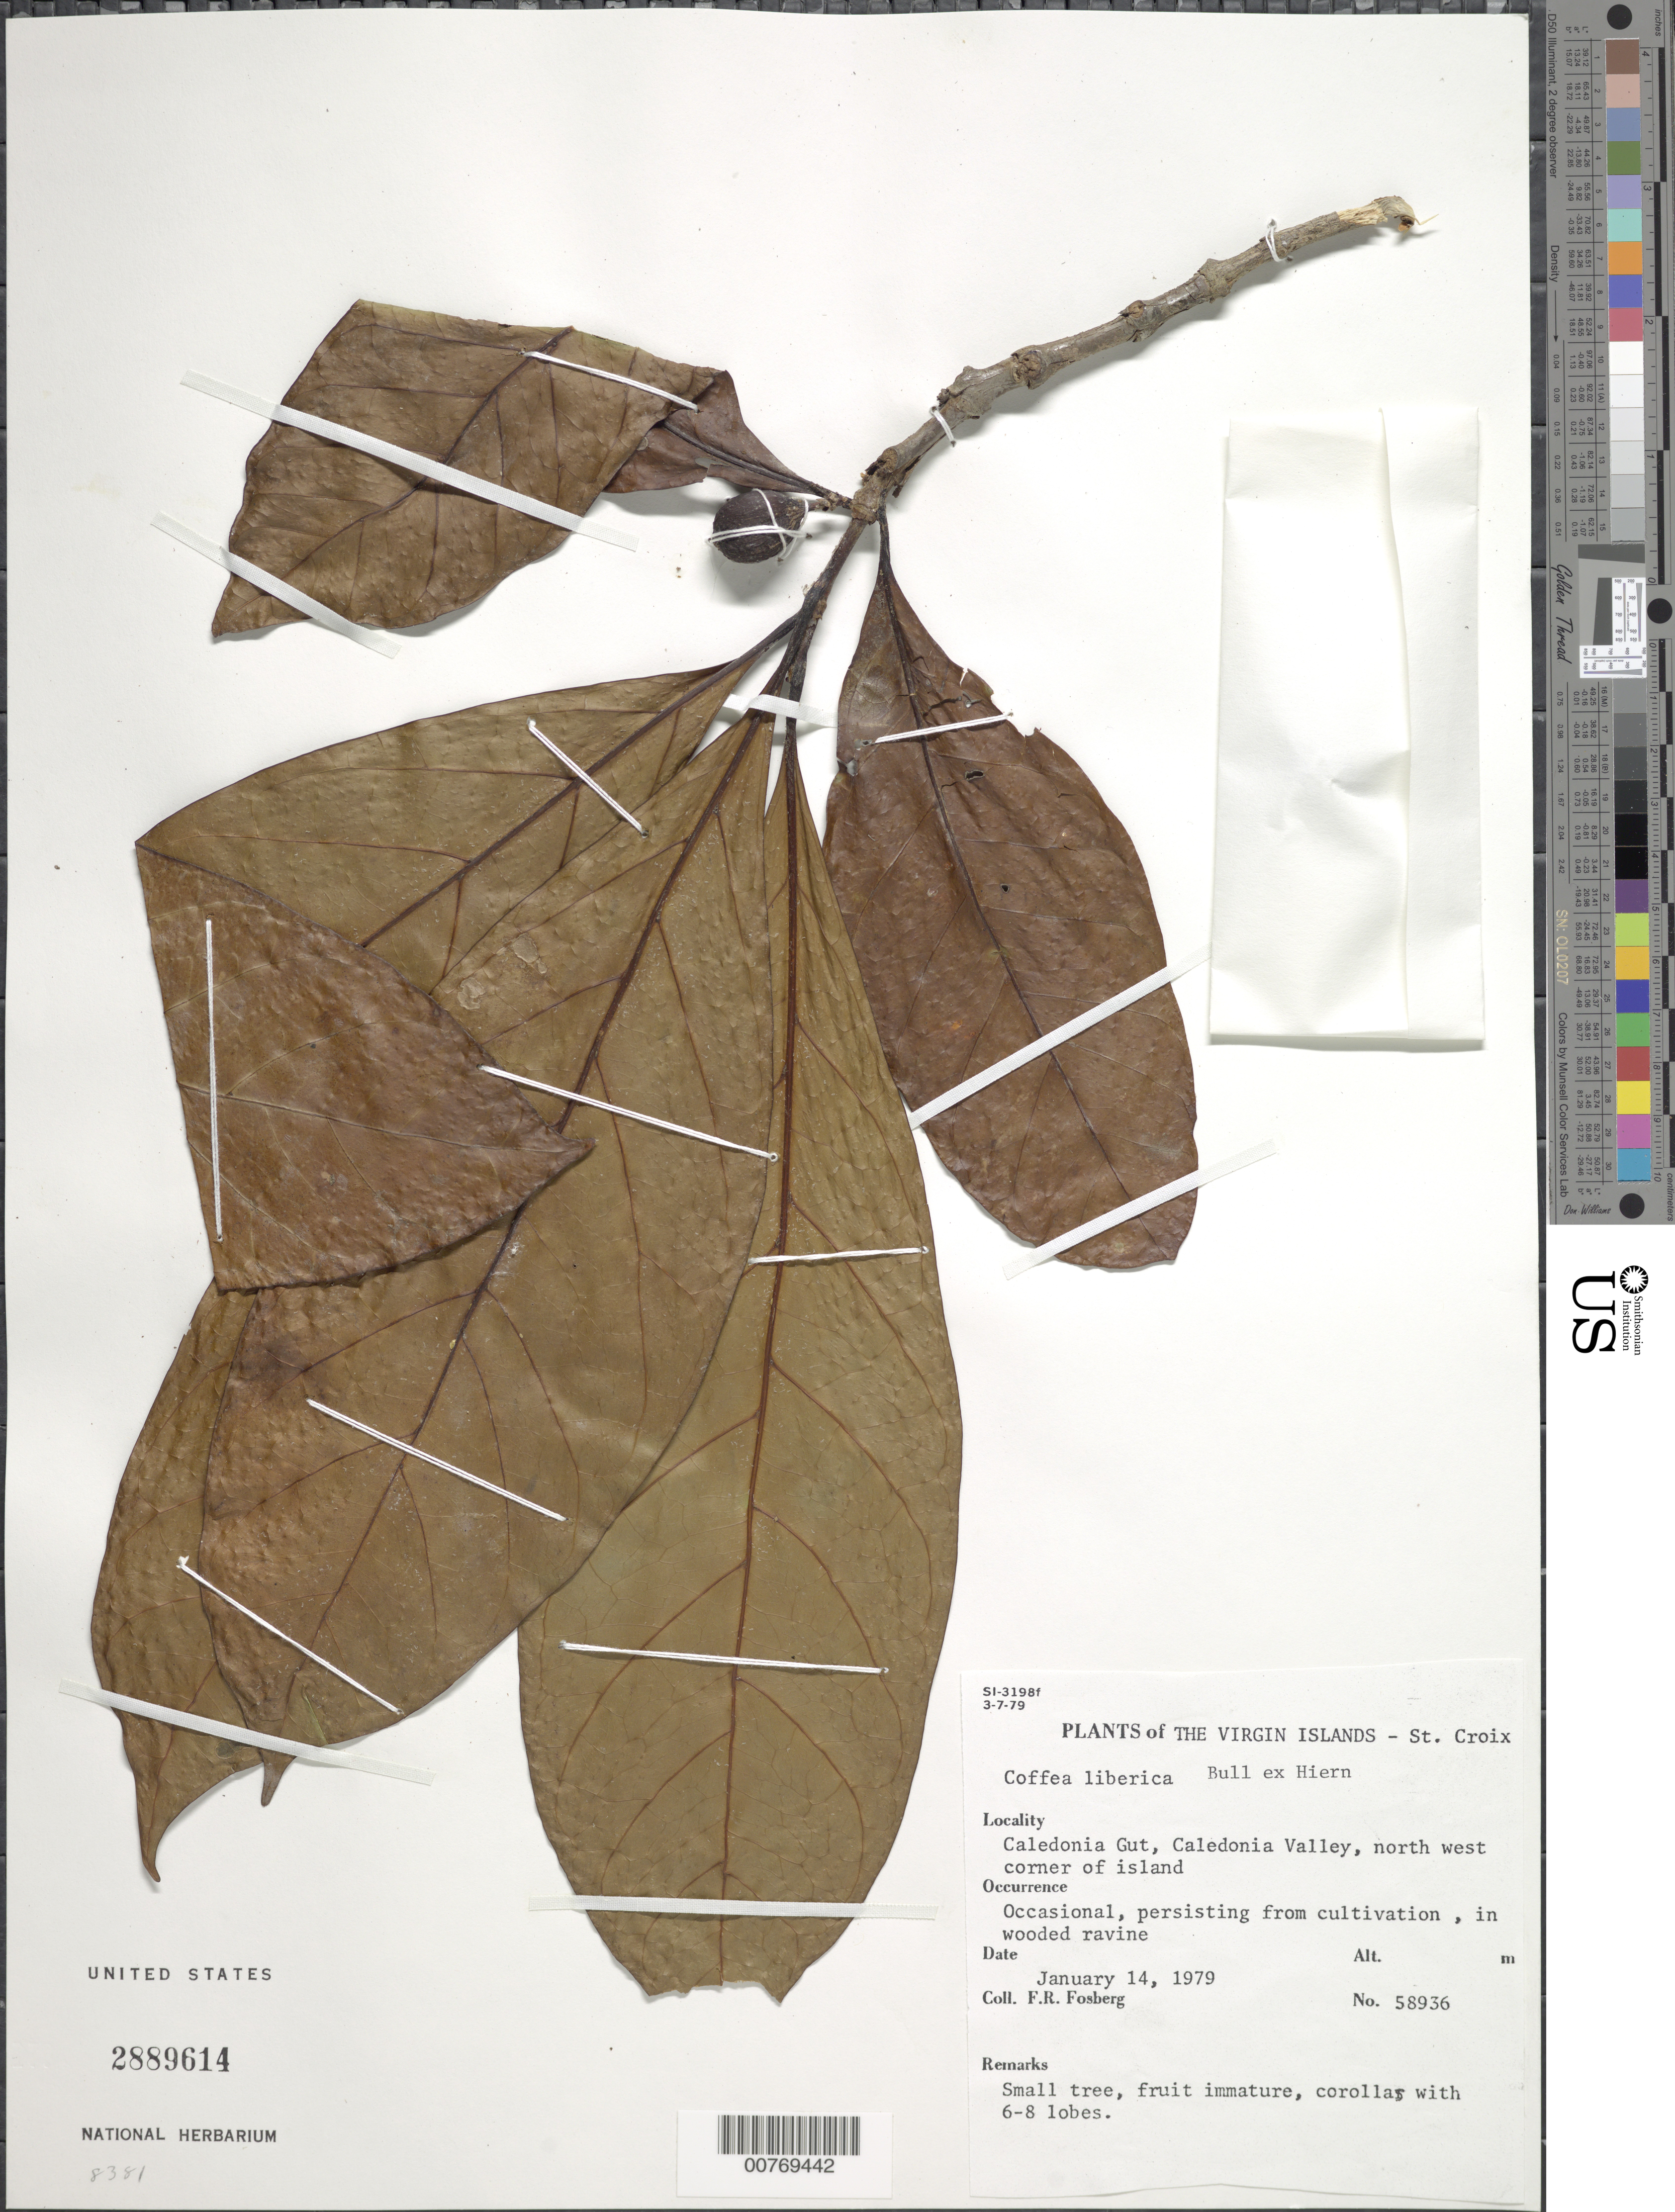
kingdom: Plantae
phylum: Tracheophyta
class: Magnoliopsida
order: Gentianales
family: Rubiaceae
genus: Coffea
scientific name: Coffea liberica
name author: Hiern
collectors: F. R. Fosberg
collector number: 58936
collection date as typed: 14 Jan 1979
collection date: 1979-01-14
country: U.S. Virgin Islands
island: St. Croix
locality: Caledonia Gut, Caledonia Valley, NW corner of island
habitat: Persisting from cultivation, in wooded ravine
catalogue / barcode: US 2889614